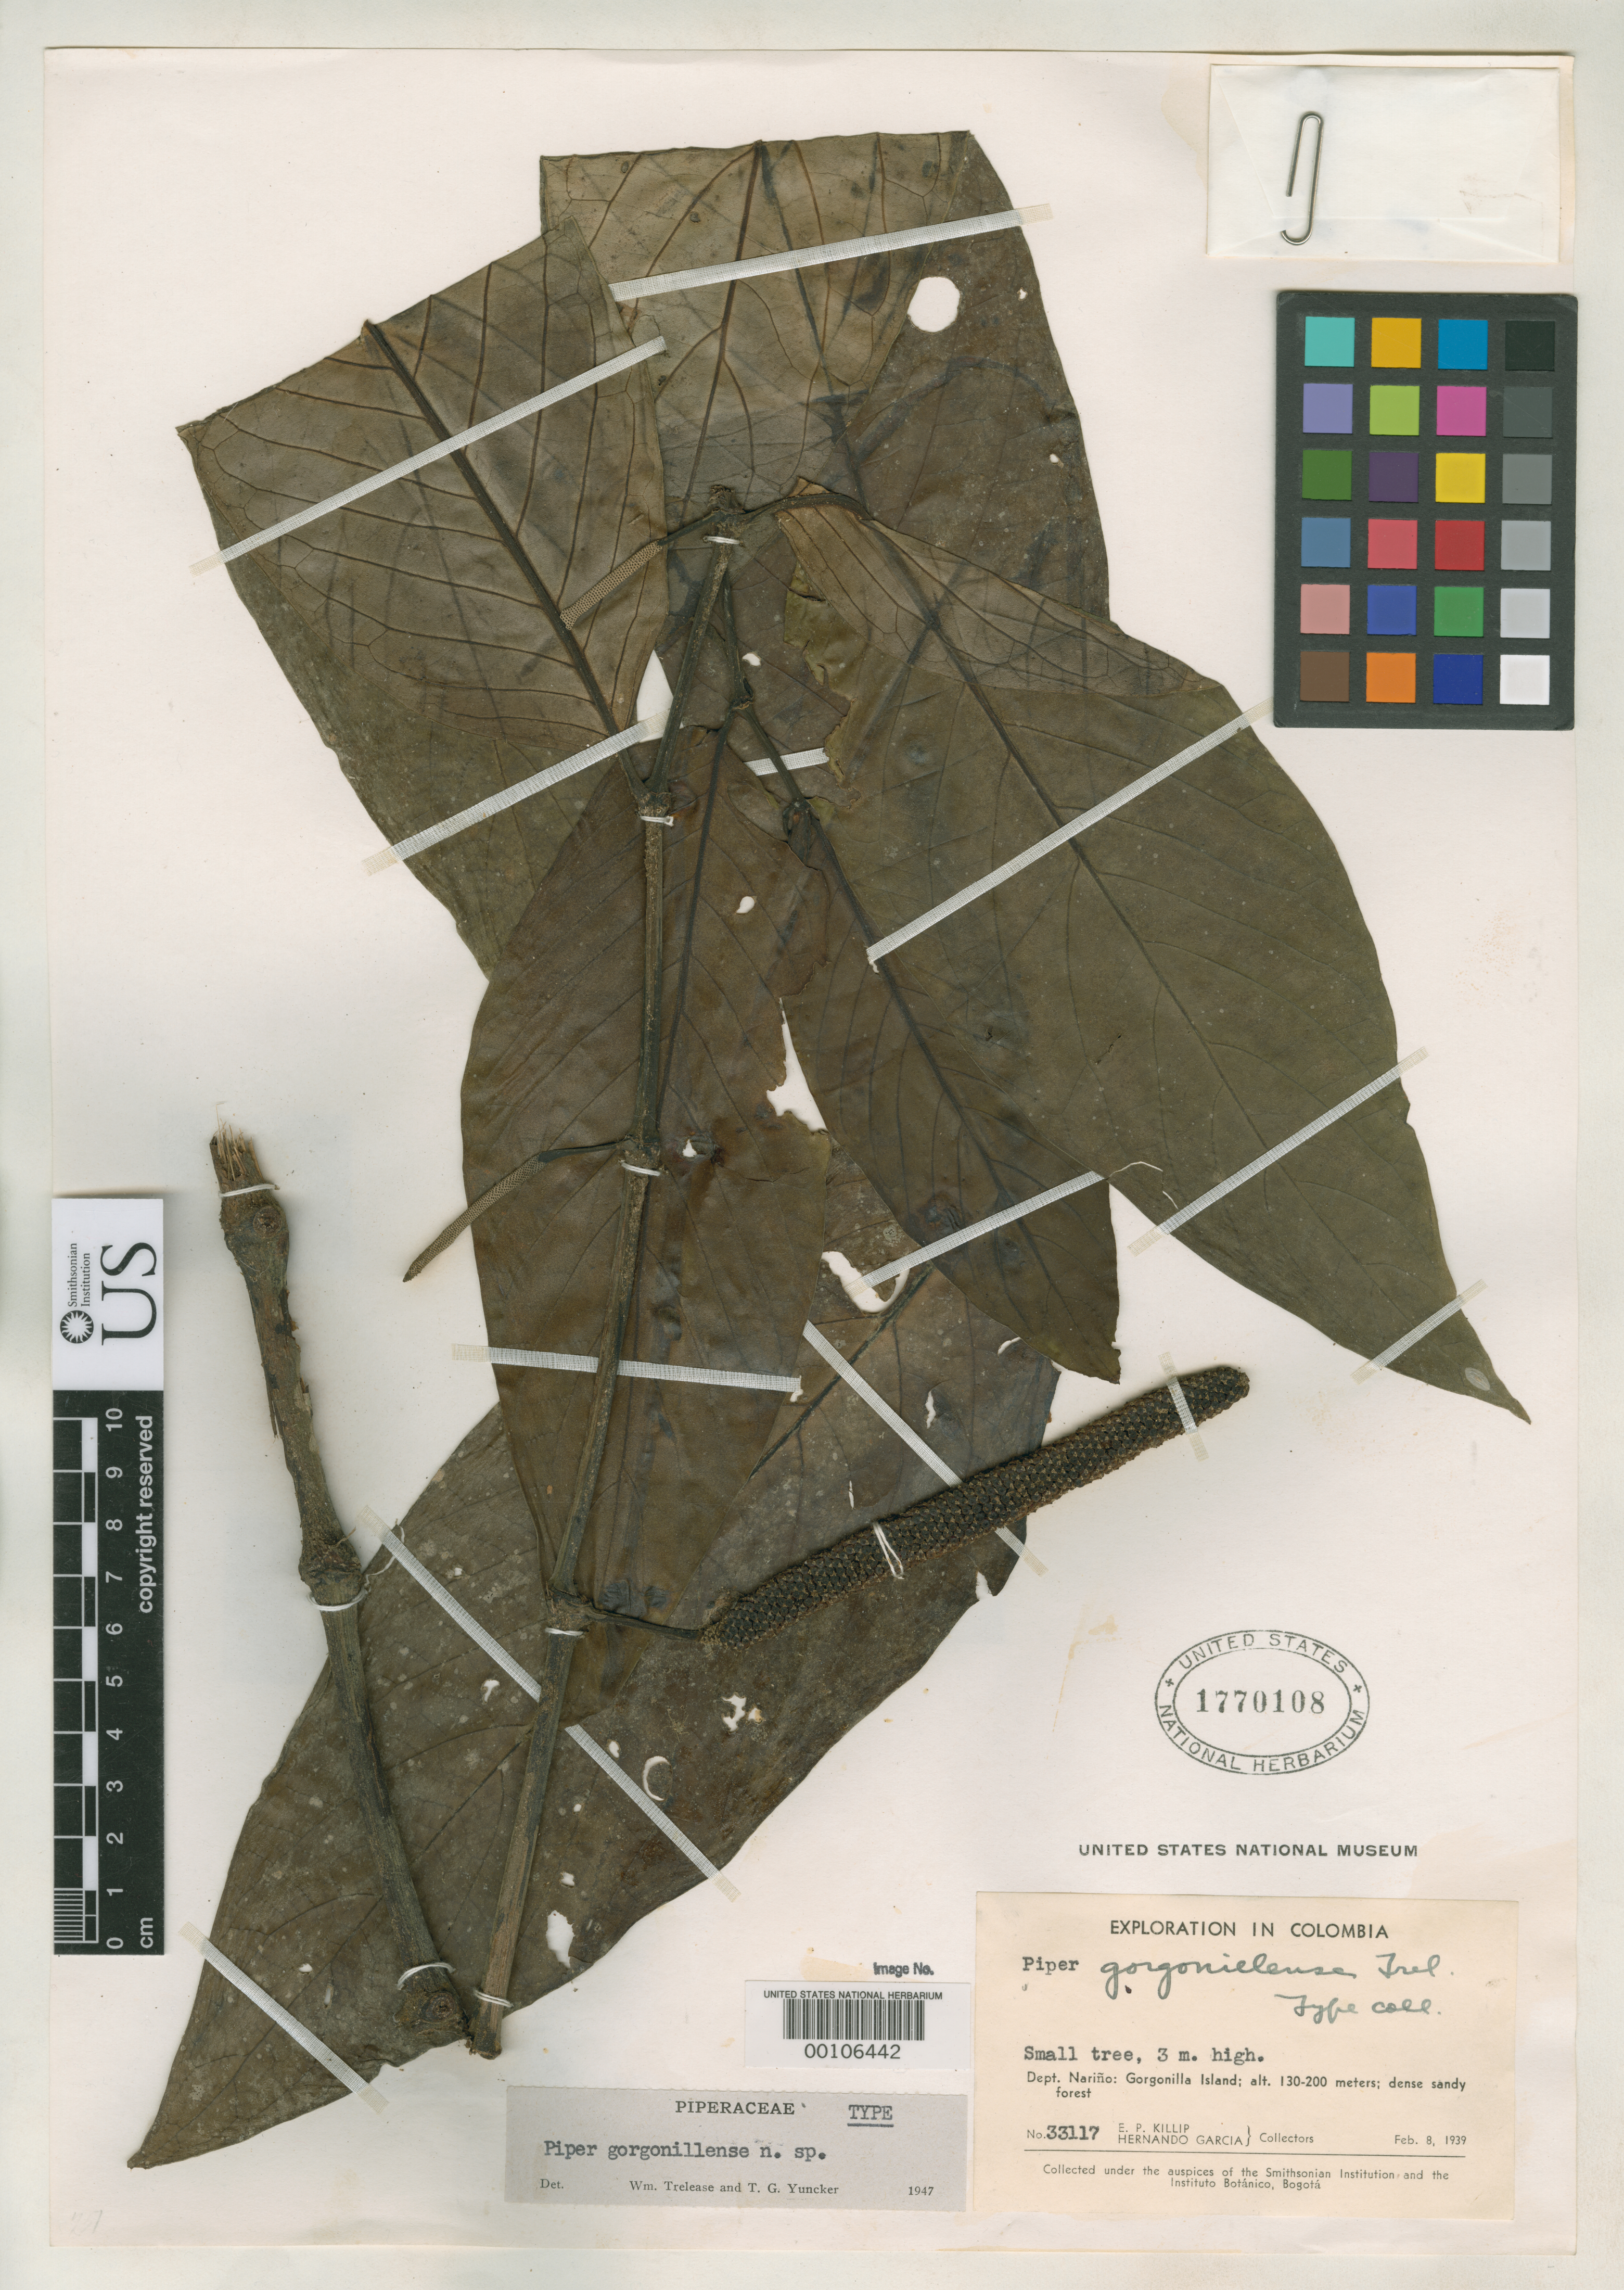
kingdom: Plantae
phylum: Tracheophyta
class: Magnoliopsida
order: Piperales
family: Piperaceae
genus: Piper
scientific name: Piper gorgonillense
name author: Trel. & Yunck.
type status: Holotype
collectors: E. P. Killip & H. García Barriga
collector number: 33117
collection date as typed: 08 Feb 1939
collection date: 1939-02-08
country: Colombia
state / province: Nariño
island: Gorgonilla Island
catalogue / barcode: US 1770108